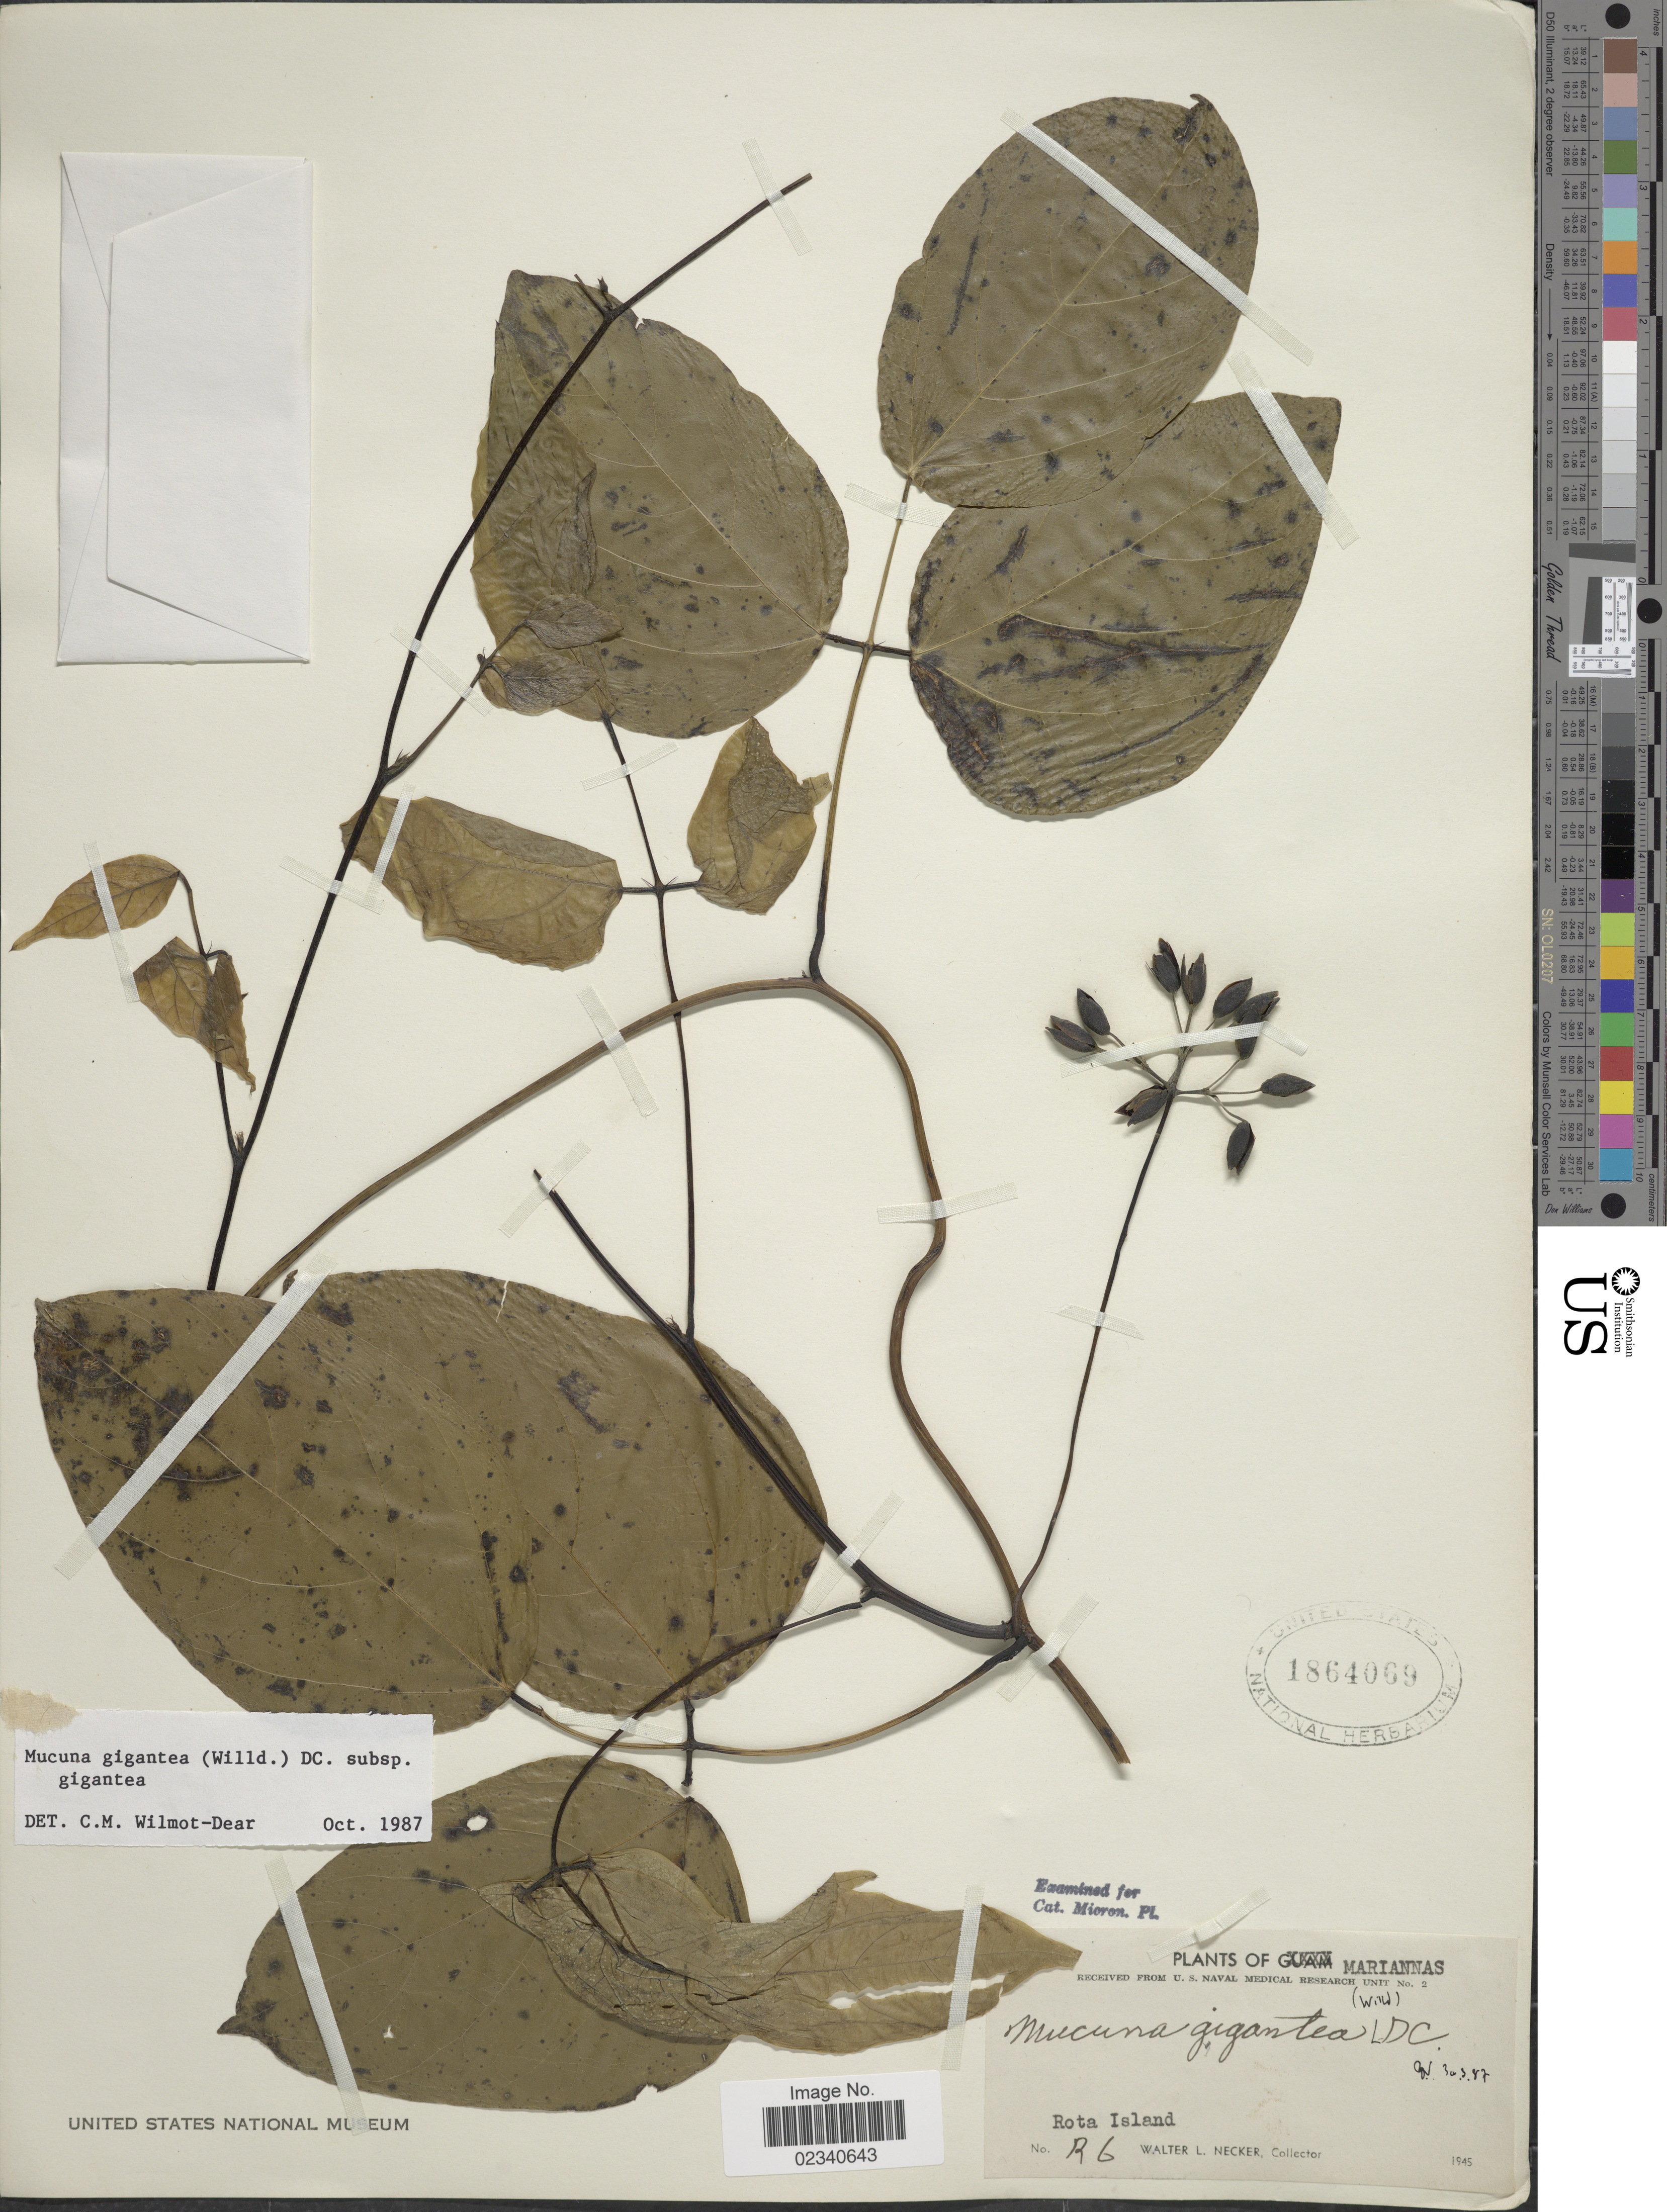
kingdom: Plantae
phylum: Tracheophyta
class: Magnoliopsida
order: Fabales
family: Fabaceae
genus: Mucuna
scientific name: Mucuna gigantea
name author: (Willd.) DC.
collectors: W. L. Necker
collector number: R6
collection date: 1945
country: Northern Mariana Islands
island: Rota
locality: Rota Island.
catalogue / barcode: US 1864069